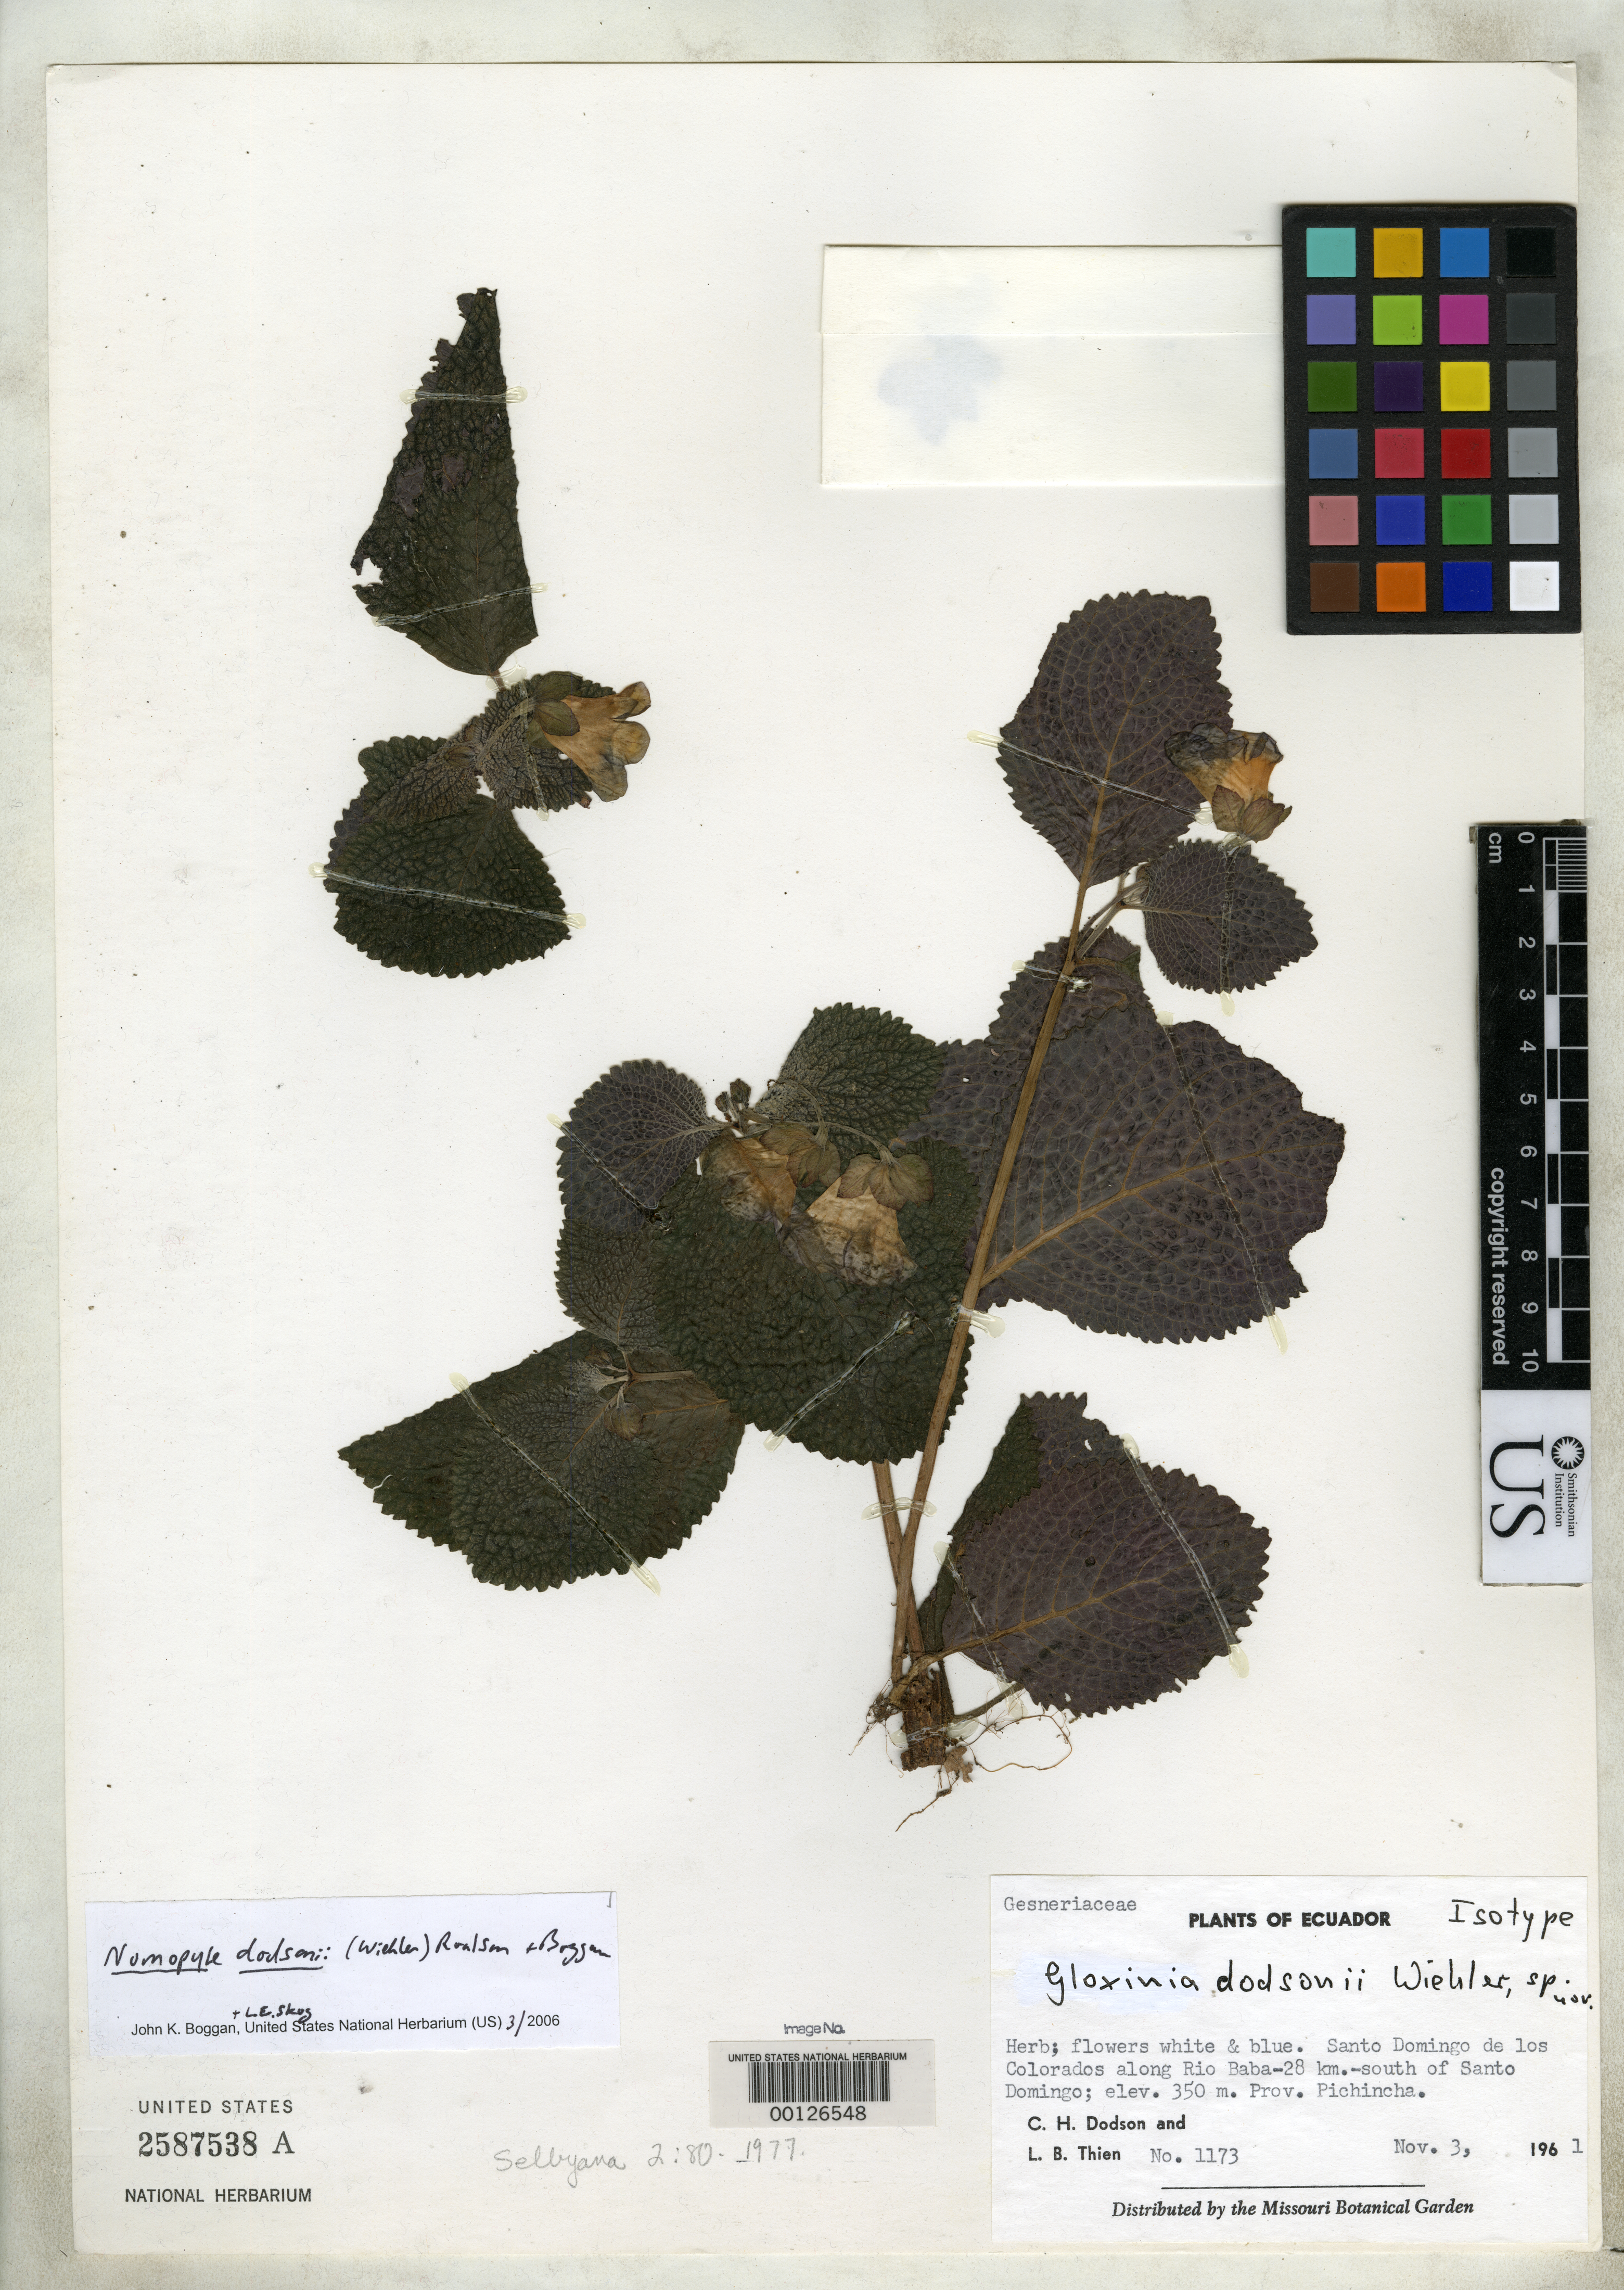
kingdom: Plantae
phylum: Tracheophyta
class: Magnoliopsida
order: Lamiales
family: Gesneriaceae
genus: Gloxinia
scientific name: Gloxinia dodsonii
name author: Wiehler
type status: Isotype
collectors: C. H. Dodson & L. Thien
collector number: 1173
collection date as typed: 03 Nov 1961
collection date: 1961-11-03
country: Ecuador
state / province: Pichincha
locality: Santo Domingo de Los Colorados along Rio Baba-28 km S of Santo Domingo.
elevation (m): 350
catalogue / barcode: US 2587538A